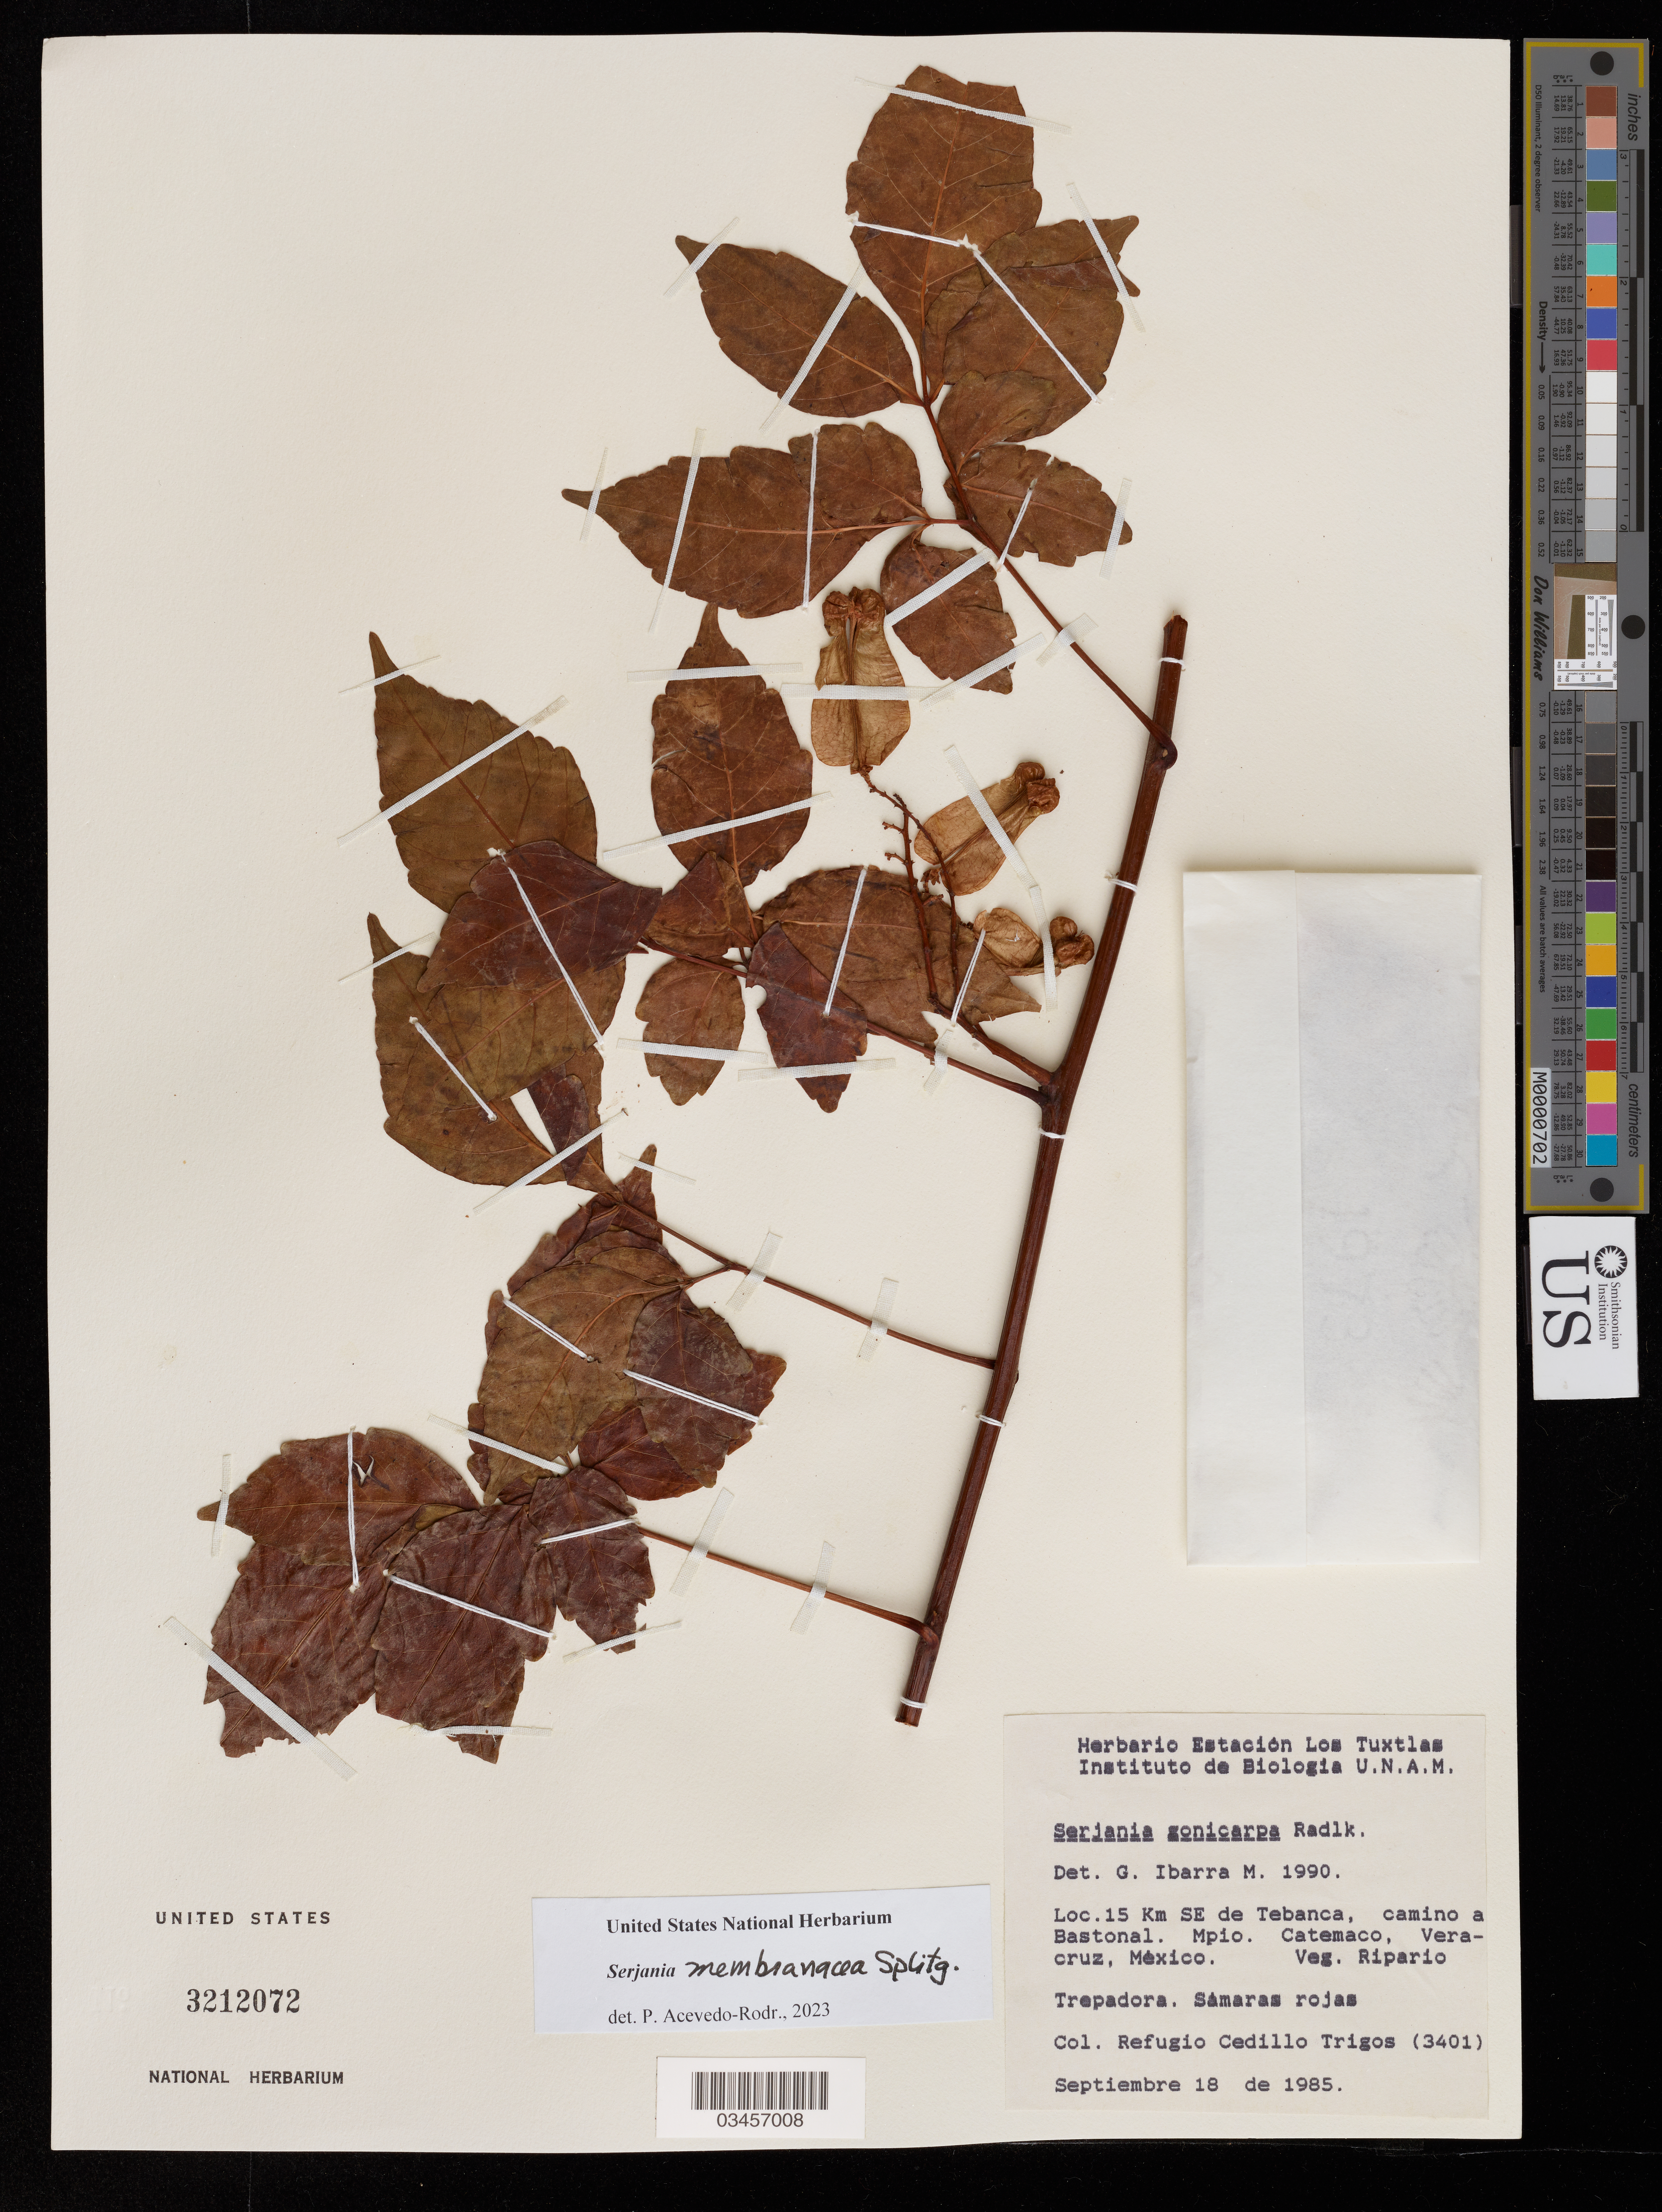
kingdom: Plantae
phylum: Tracheophyta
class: Magnoliopsida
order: Sapindales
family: Sapindaceae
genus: Serjania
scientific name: Serjania membranacea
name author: Splitg.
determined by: Acevedo-Rodriguez, P., (US), Smithsonian Institution - National Museum of Natural History (UNITED STATES)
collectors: R. CedilloT.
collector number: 3401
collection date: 1985-09-18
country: Mexico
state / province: Veracruz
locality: Mpio. Catemaco, 15 km SE de Tebanca, camino a Bastonal.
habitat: Ripario.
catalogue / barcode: US 3212072